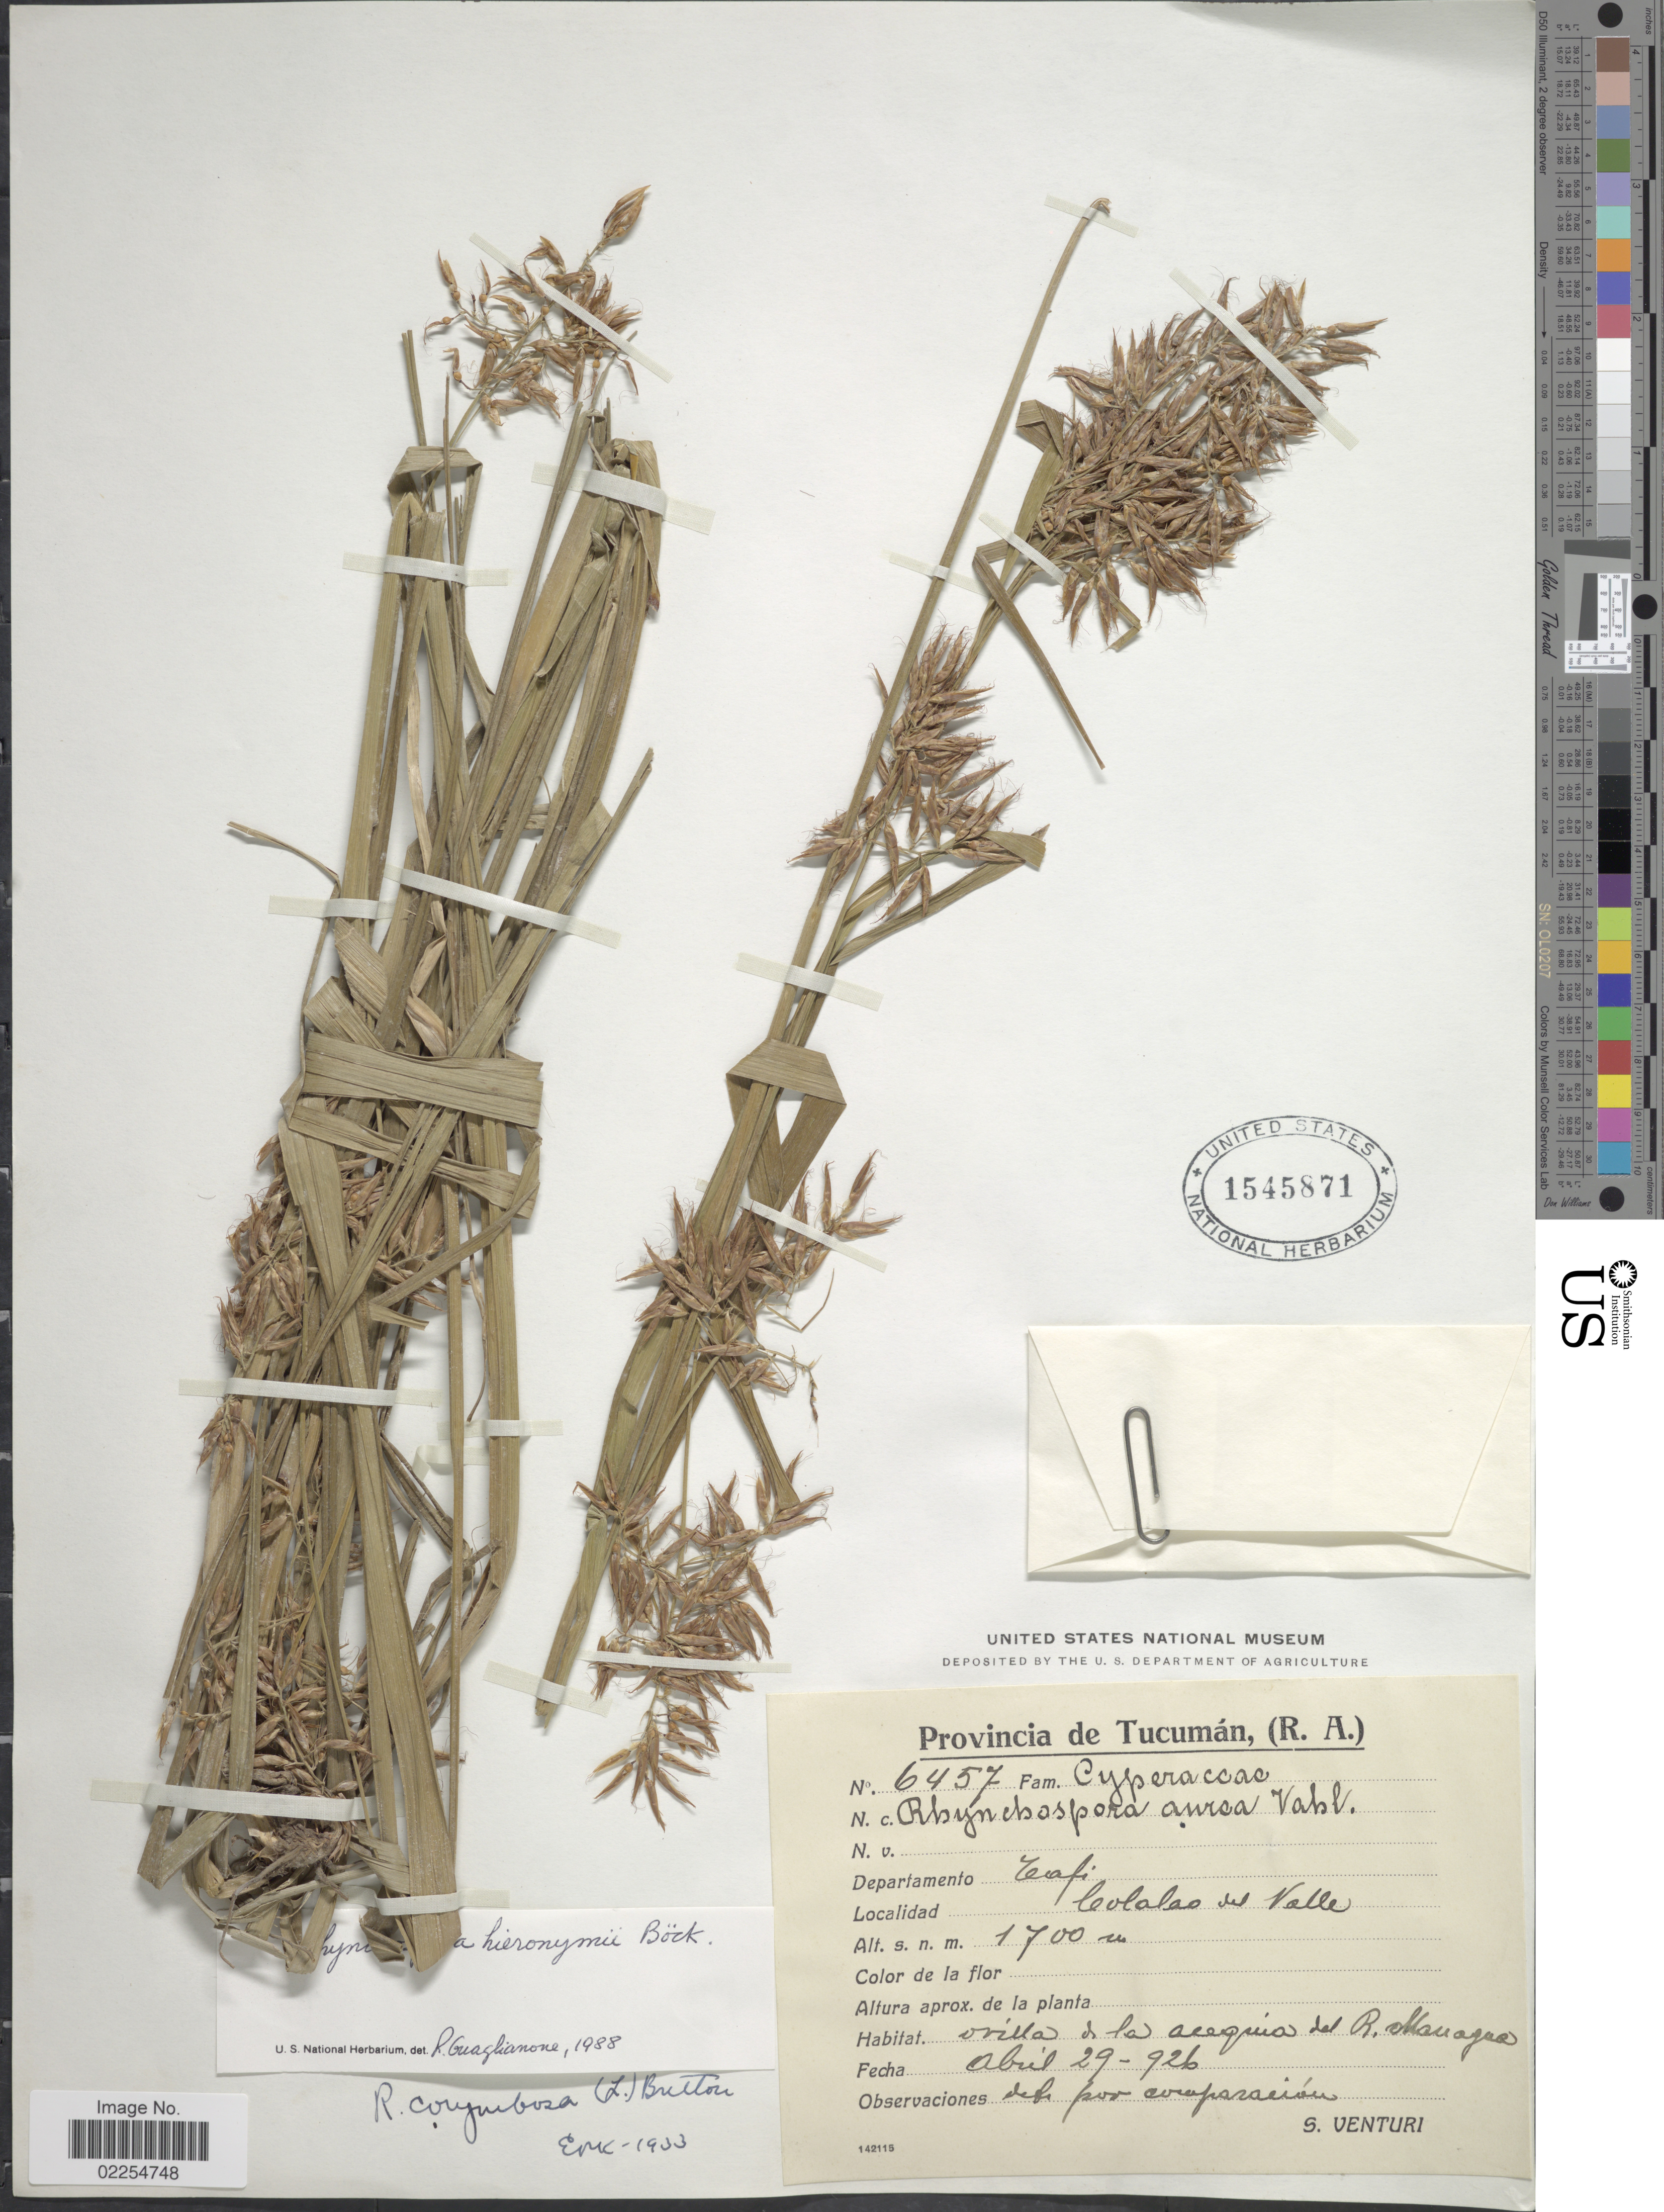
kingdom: Plantae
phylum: Tracheophyta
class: Liliopsida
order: Poales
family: Cyperaceae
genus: Rhynchospora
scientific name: Rhynchospora hieronymi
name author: Boeckeler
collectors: S. Venturi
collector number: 6457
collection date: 1926-04-29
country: Argentina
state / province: Tucuman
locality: (R.A.) Departamento Tafi, Cololao del Valle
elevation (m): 1700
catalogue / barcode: US 1545871